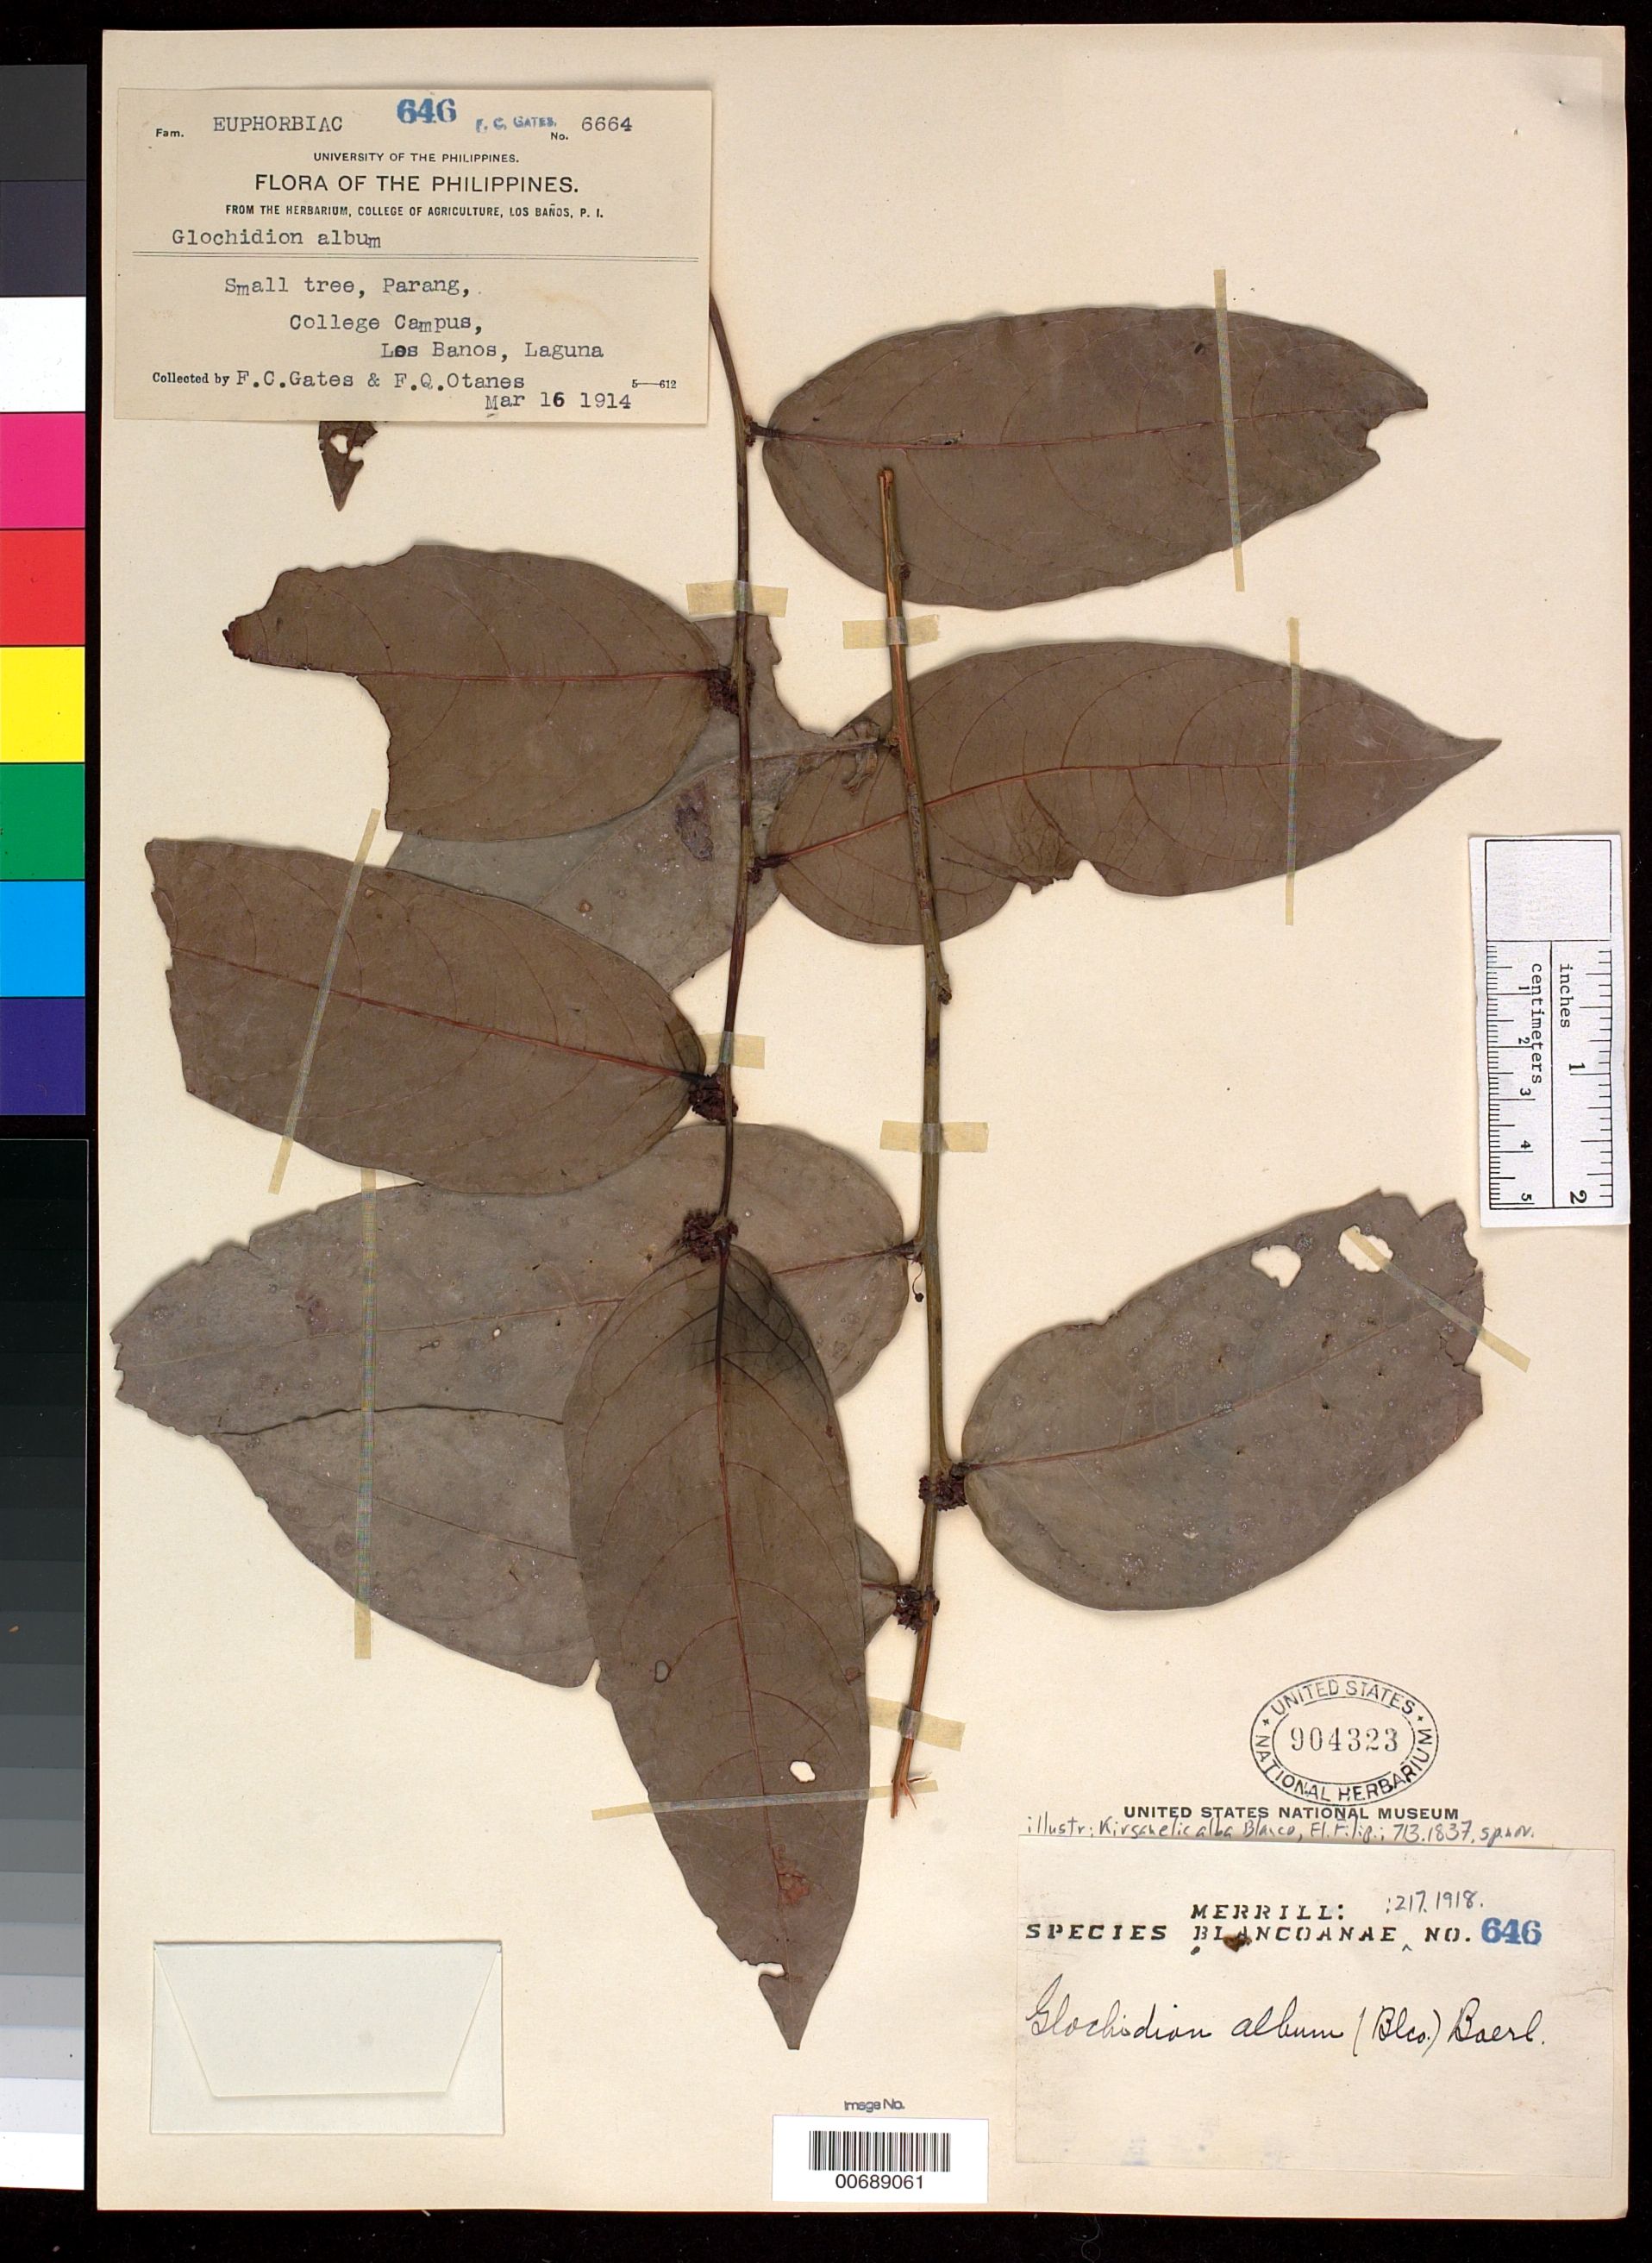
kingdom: Plantae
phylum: Tracheophyta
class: Magnoliopsida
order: Malpighiales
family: Phyllanthaceae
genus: Glochidion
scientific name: Glochidion album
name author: (Blanco) Boerl.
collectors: F. C. Gates & F. Otanes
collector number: Sp. Blancoan. 0646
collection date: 1914-03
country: Philippines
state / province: Calabarzon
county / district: Laguna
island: Luzon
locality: Los Baños campus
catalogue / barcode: US 904323